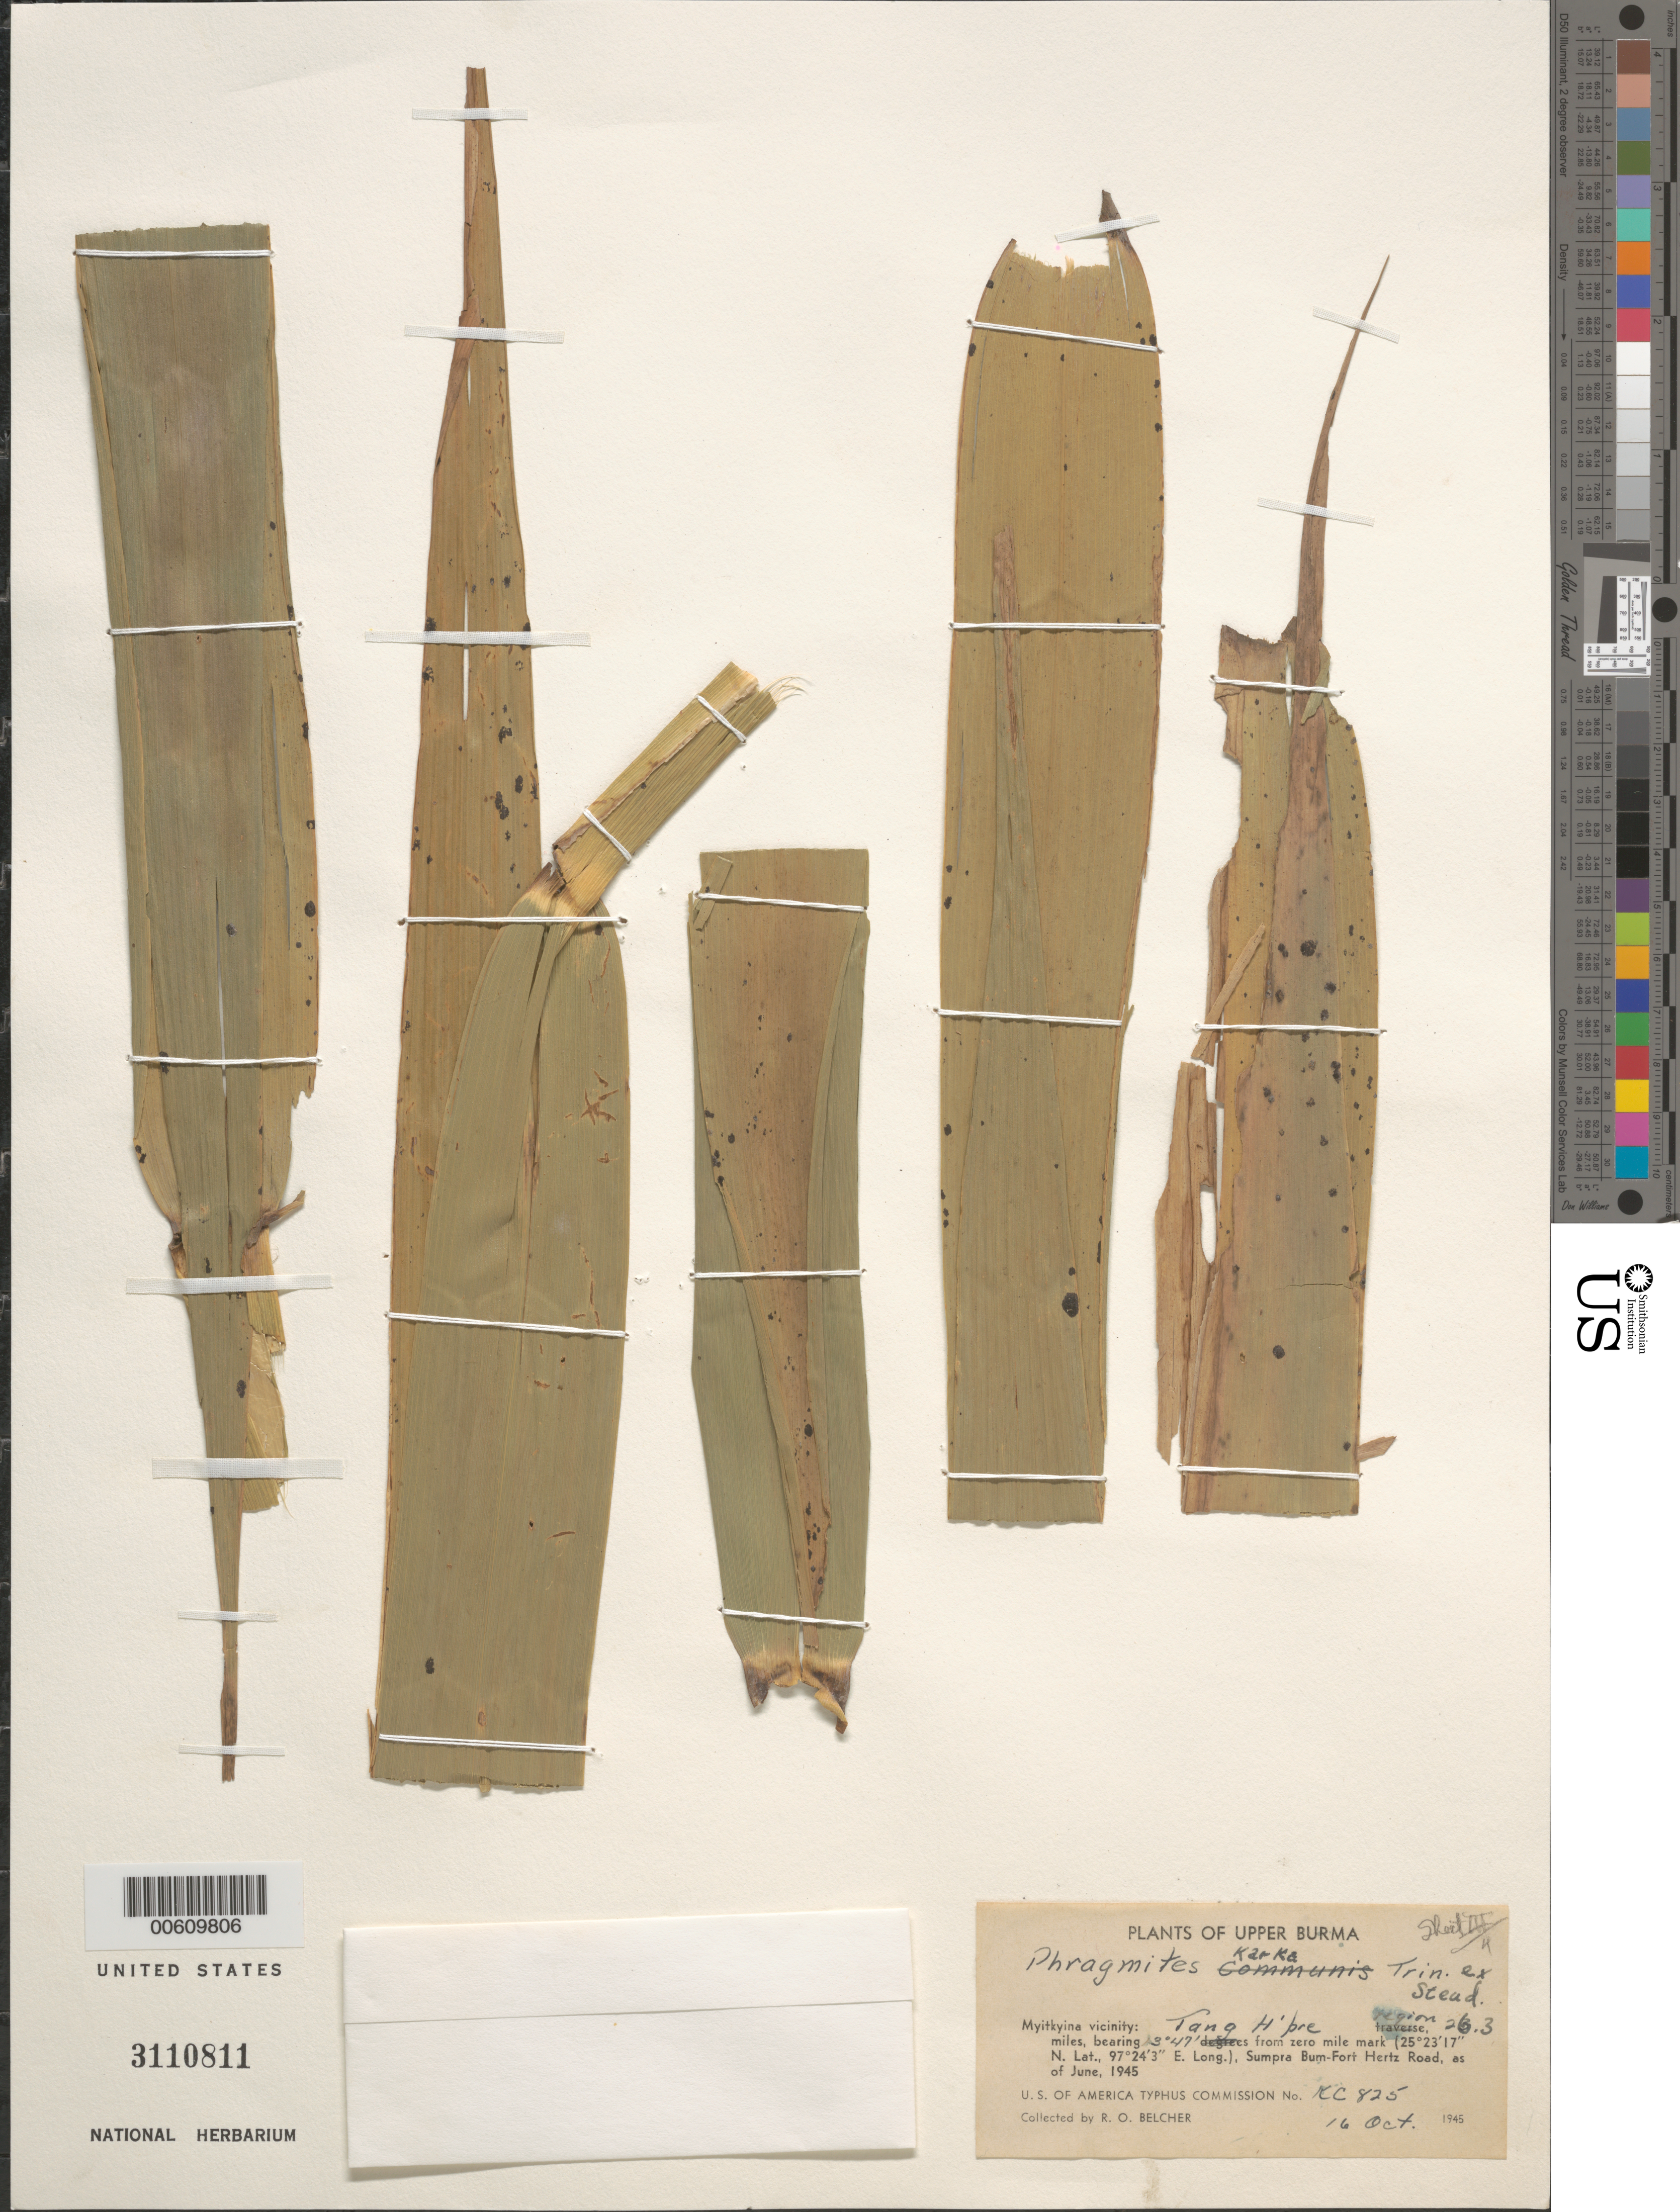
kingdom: Plantae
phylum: Tracheophyta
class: Liliopsida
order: Poales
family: Poaceae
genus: Phragmites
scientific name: Phragmites karka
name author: (Retz.) Trin. ex Steud.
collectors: R. Belcher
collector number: KC 825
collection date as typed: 16 Oct 1945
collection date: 1945-10-16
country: Myanmar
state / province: Kachin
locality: Myitkyina, Tang H'pre area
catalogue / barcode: US 3310811